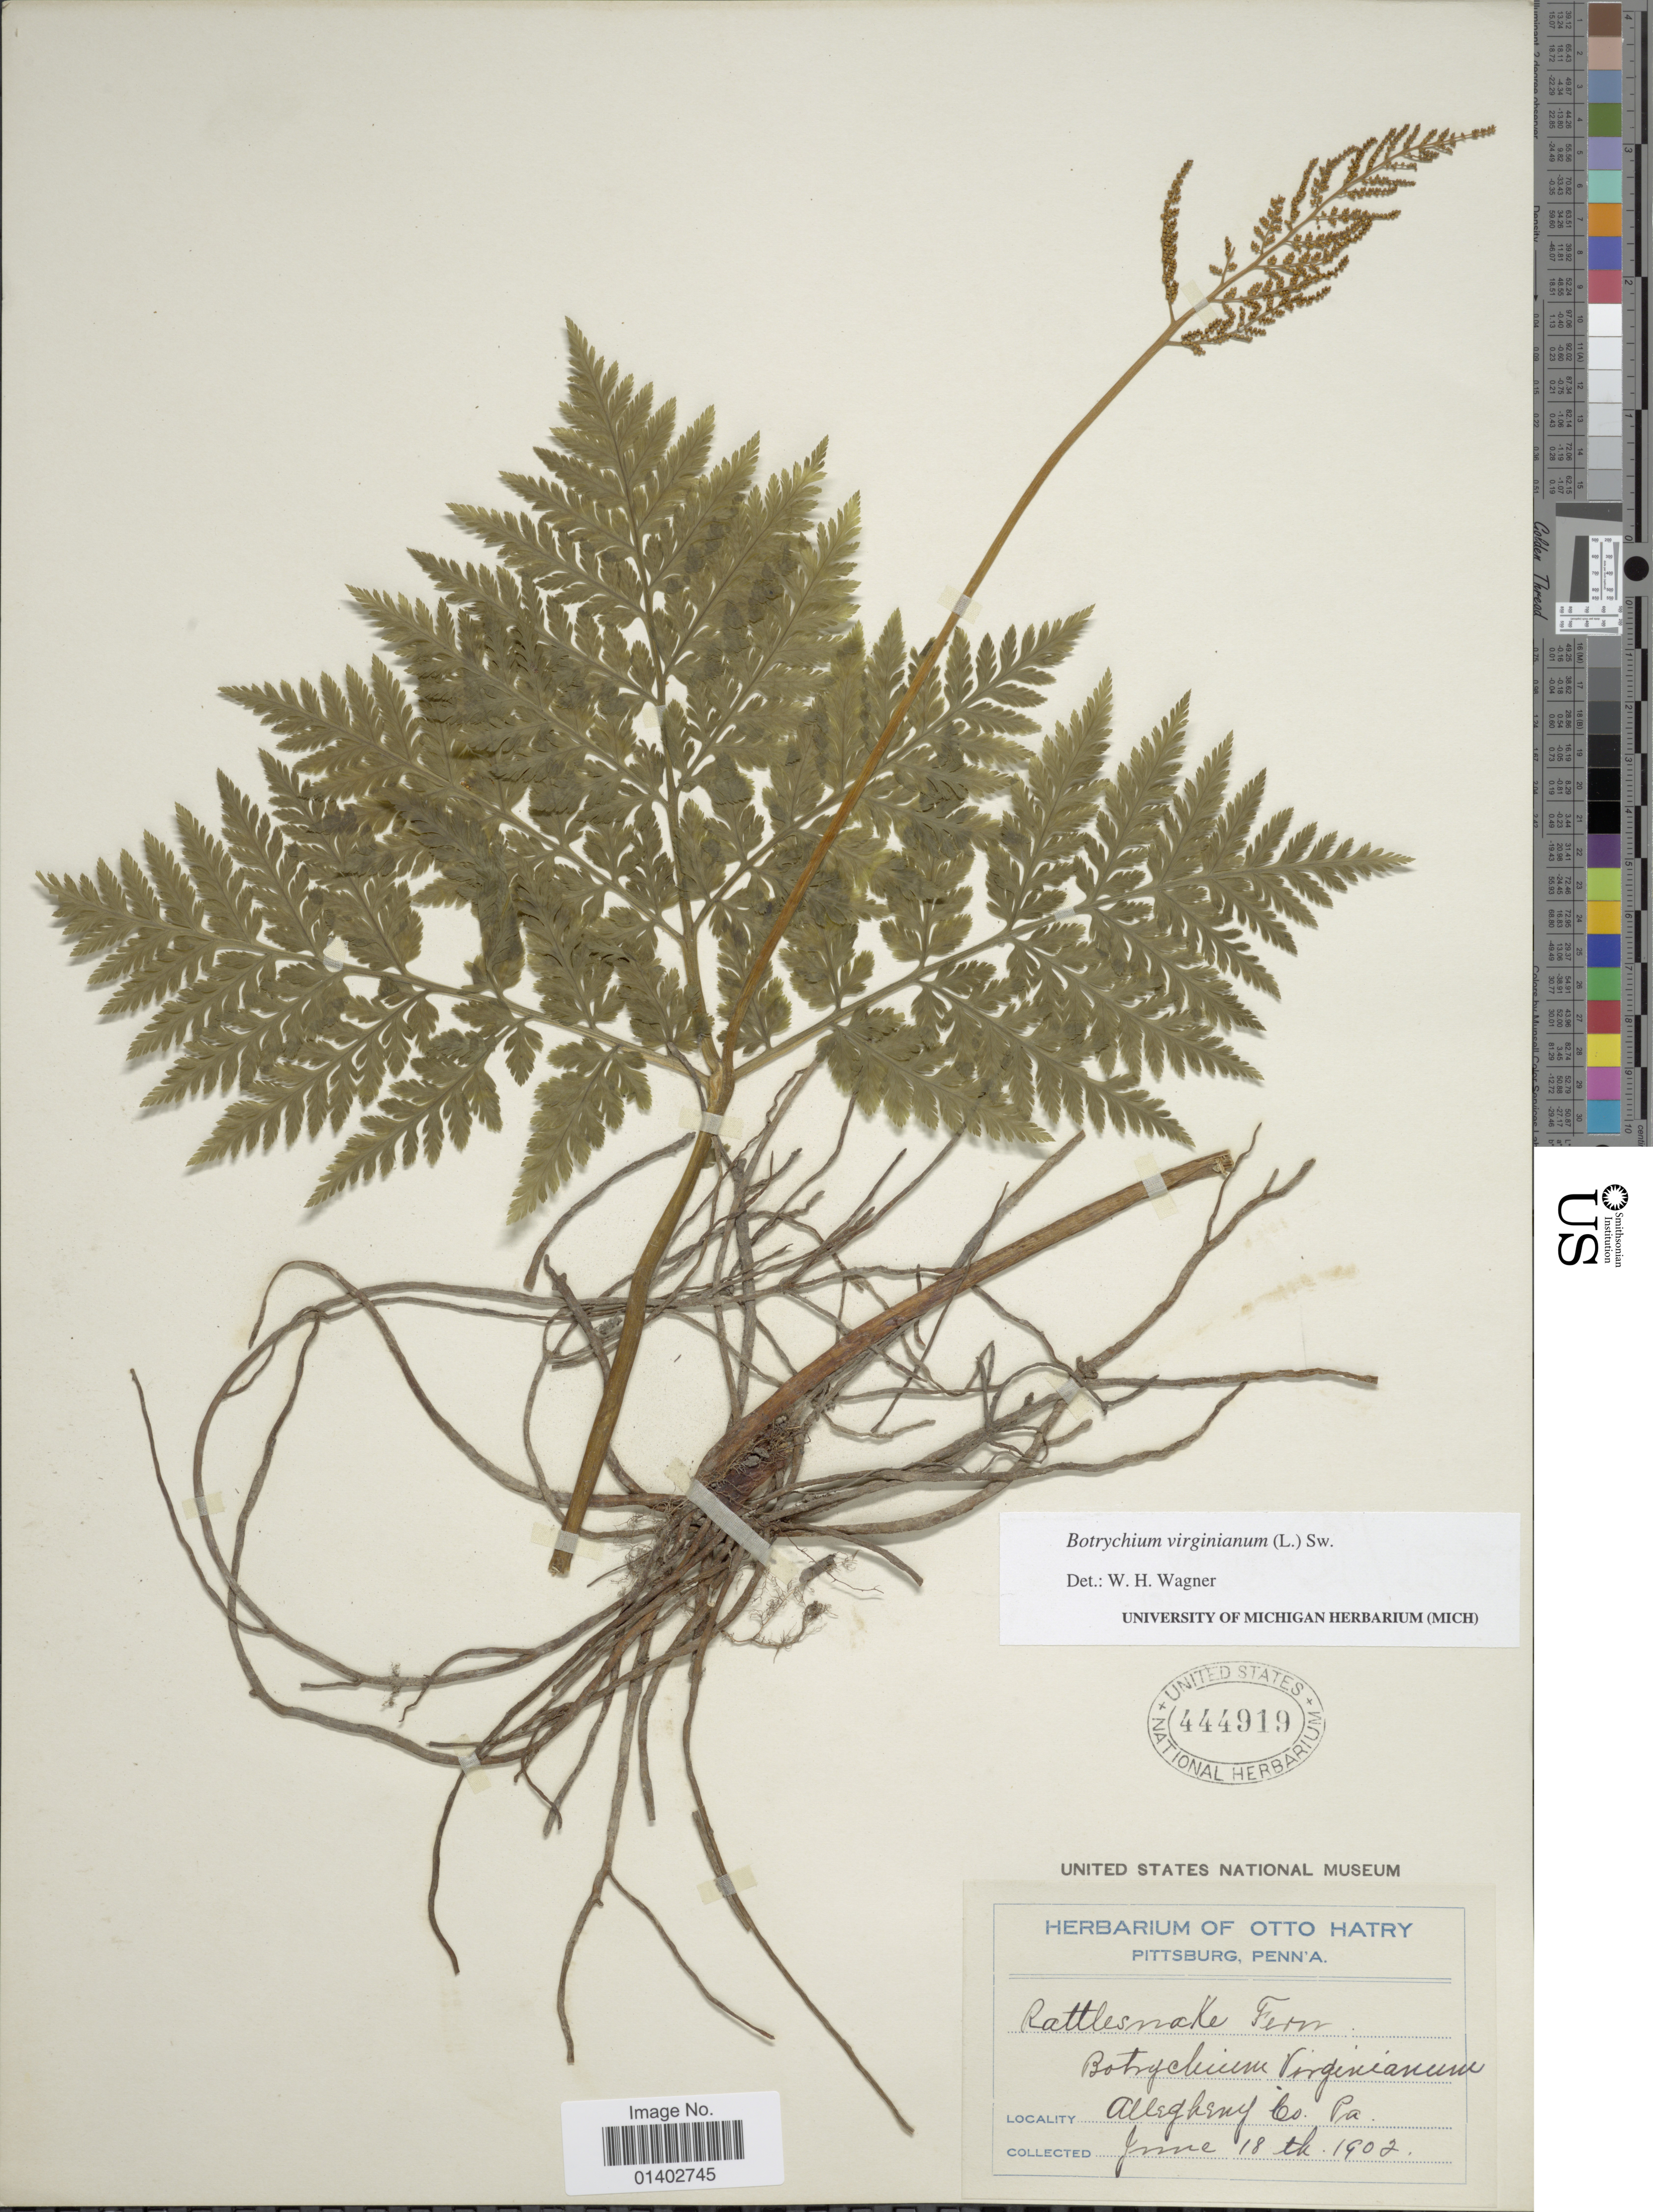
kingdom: Plantae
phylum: Tracheophyta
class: Polypodiopsida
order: Ophioglossales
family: Ophioglossaceae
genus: Botrychium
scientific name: Botrychium virginianum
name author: (L.) Sw.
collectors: ex herb. Otto Hatry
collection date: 1902-06-18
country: United States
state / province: Pennsylvania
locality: Allegheny Co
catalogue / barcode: US 444919